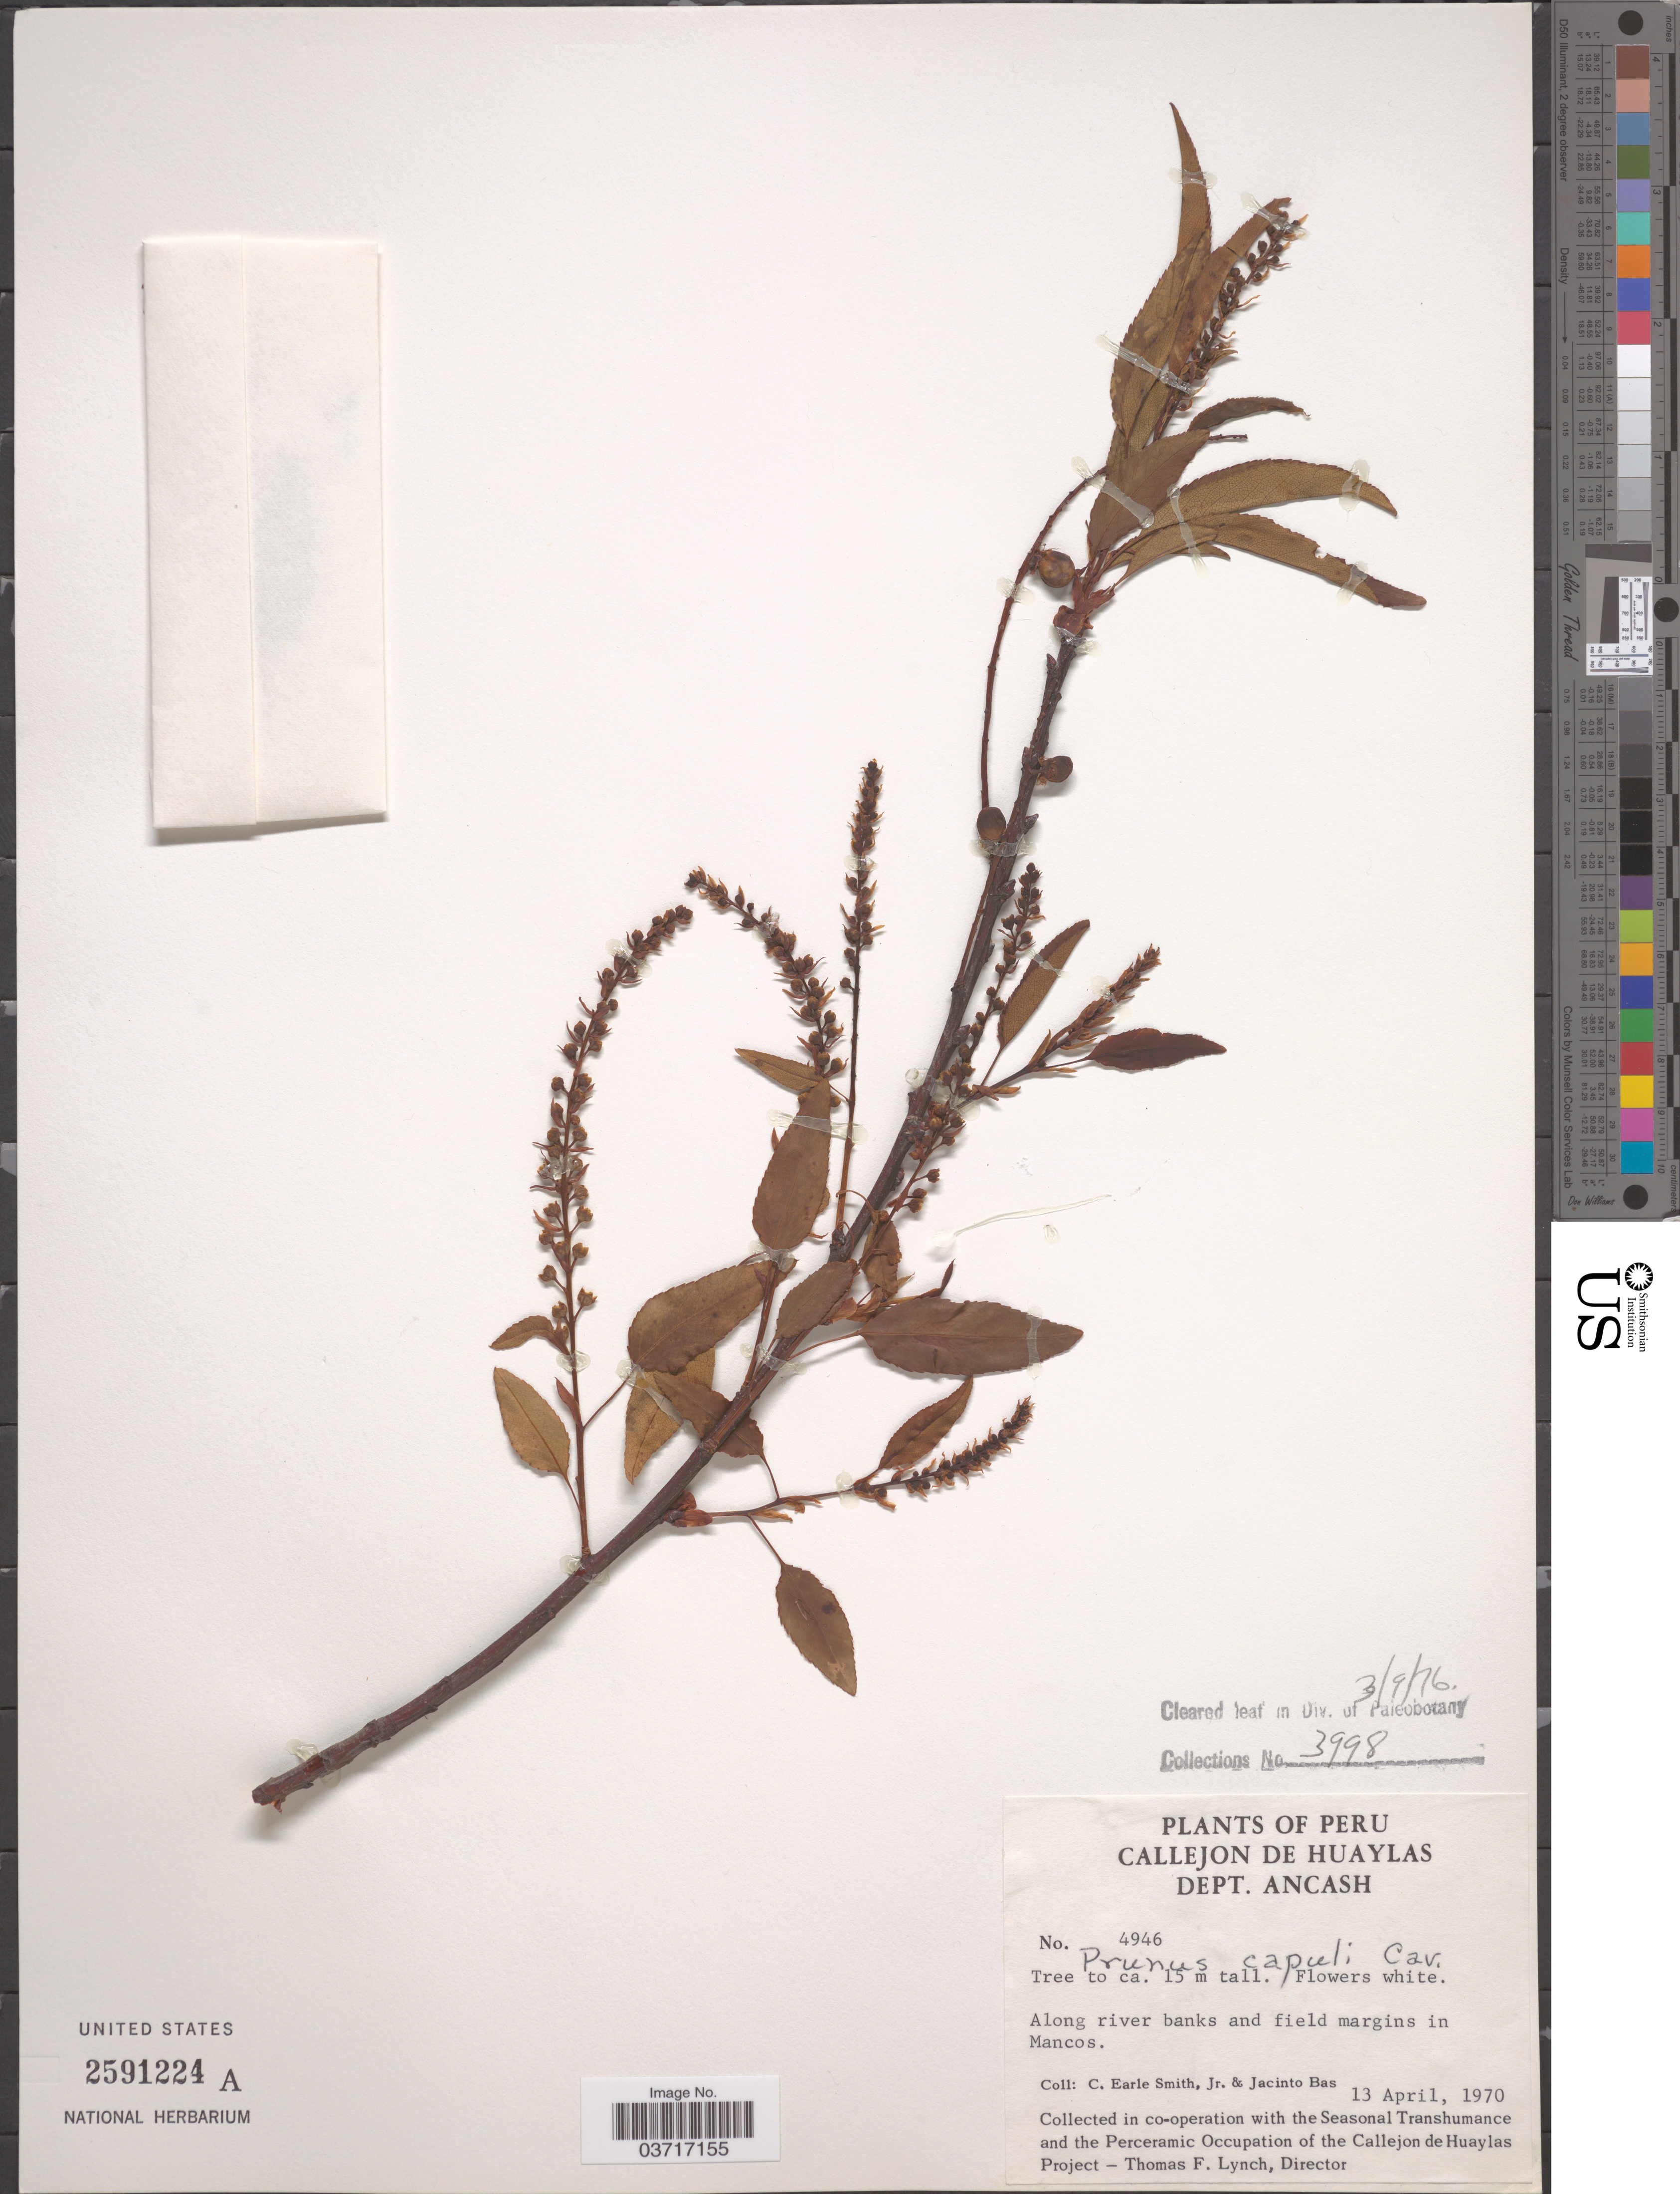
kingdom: Plantae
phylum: Tracheophyta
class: Magnoliopsida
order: Rosales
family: Rosaceae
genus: Prunus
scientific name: Prunus serotina subsp. capuli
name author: (Cav. ex Spreng.) McVaugh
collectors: C. E. Smith Jr. & J. Bas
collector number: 4946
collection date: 1970-04-13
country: Peru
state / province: Ancash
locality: Callejon de Huaylas. Dept. Ancash. Along river banks and fiels margins in Mancos.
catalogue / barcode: US 2591224A